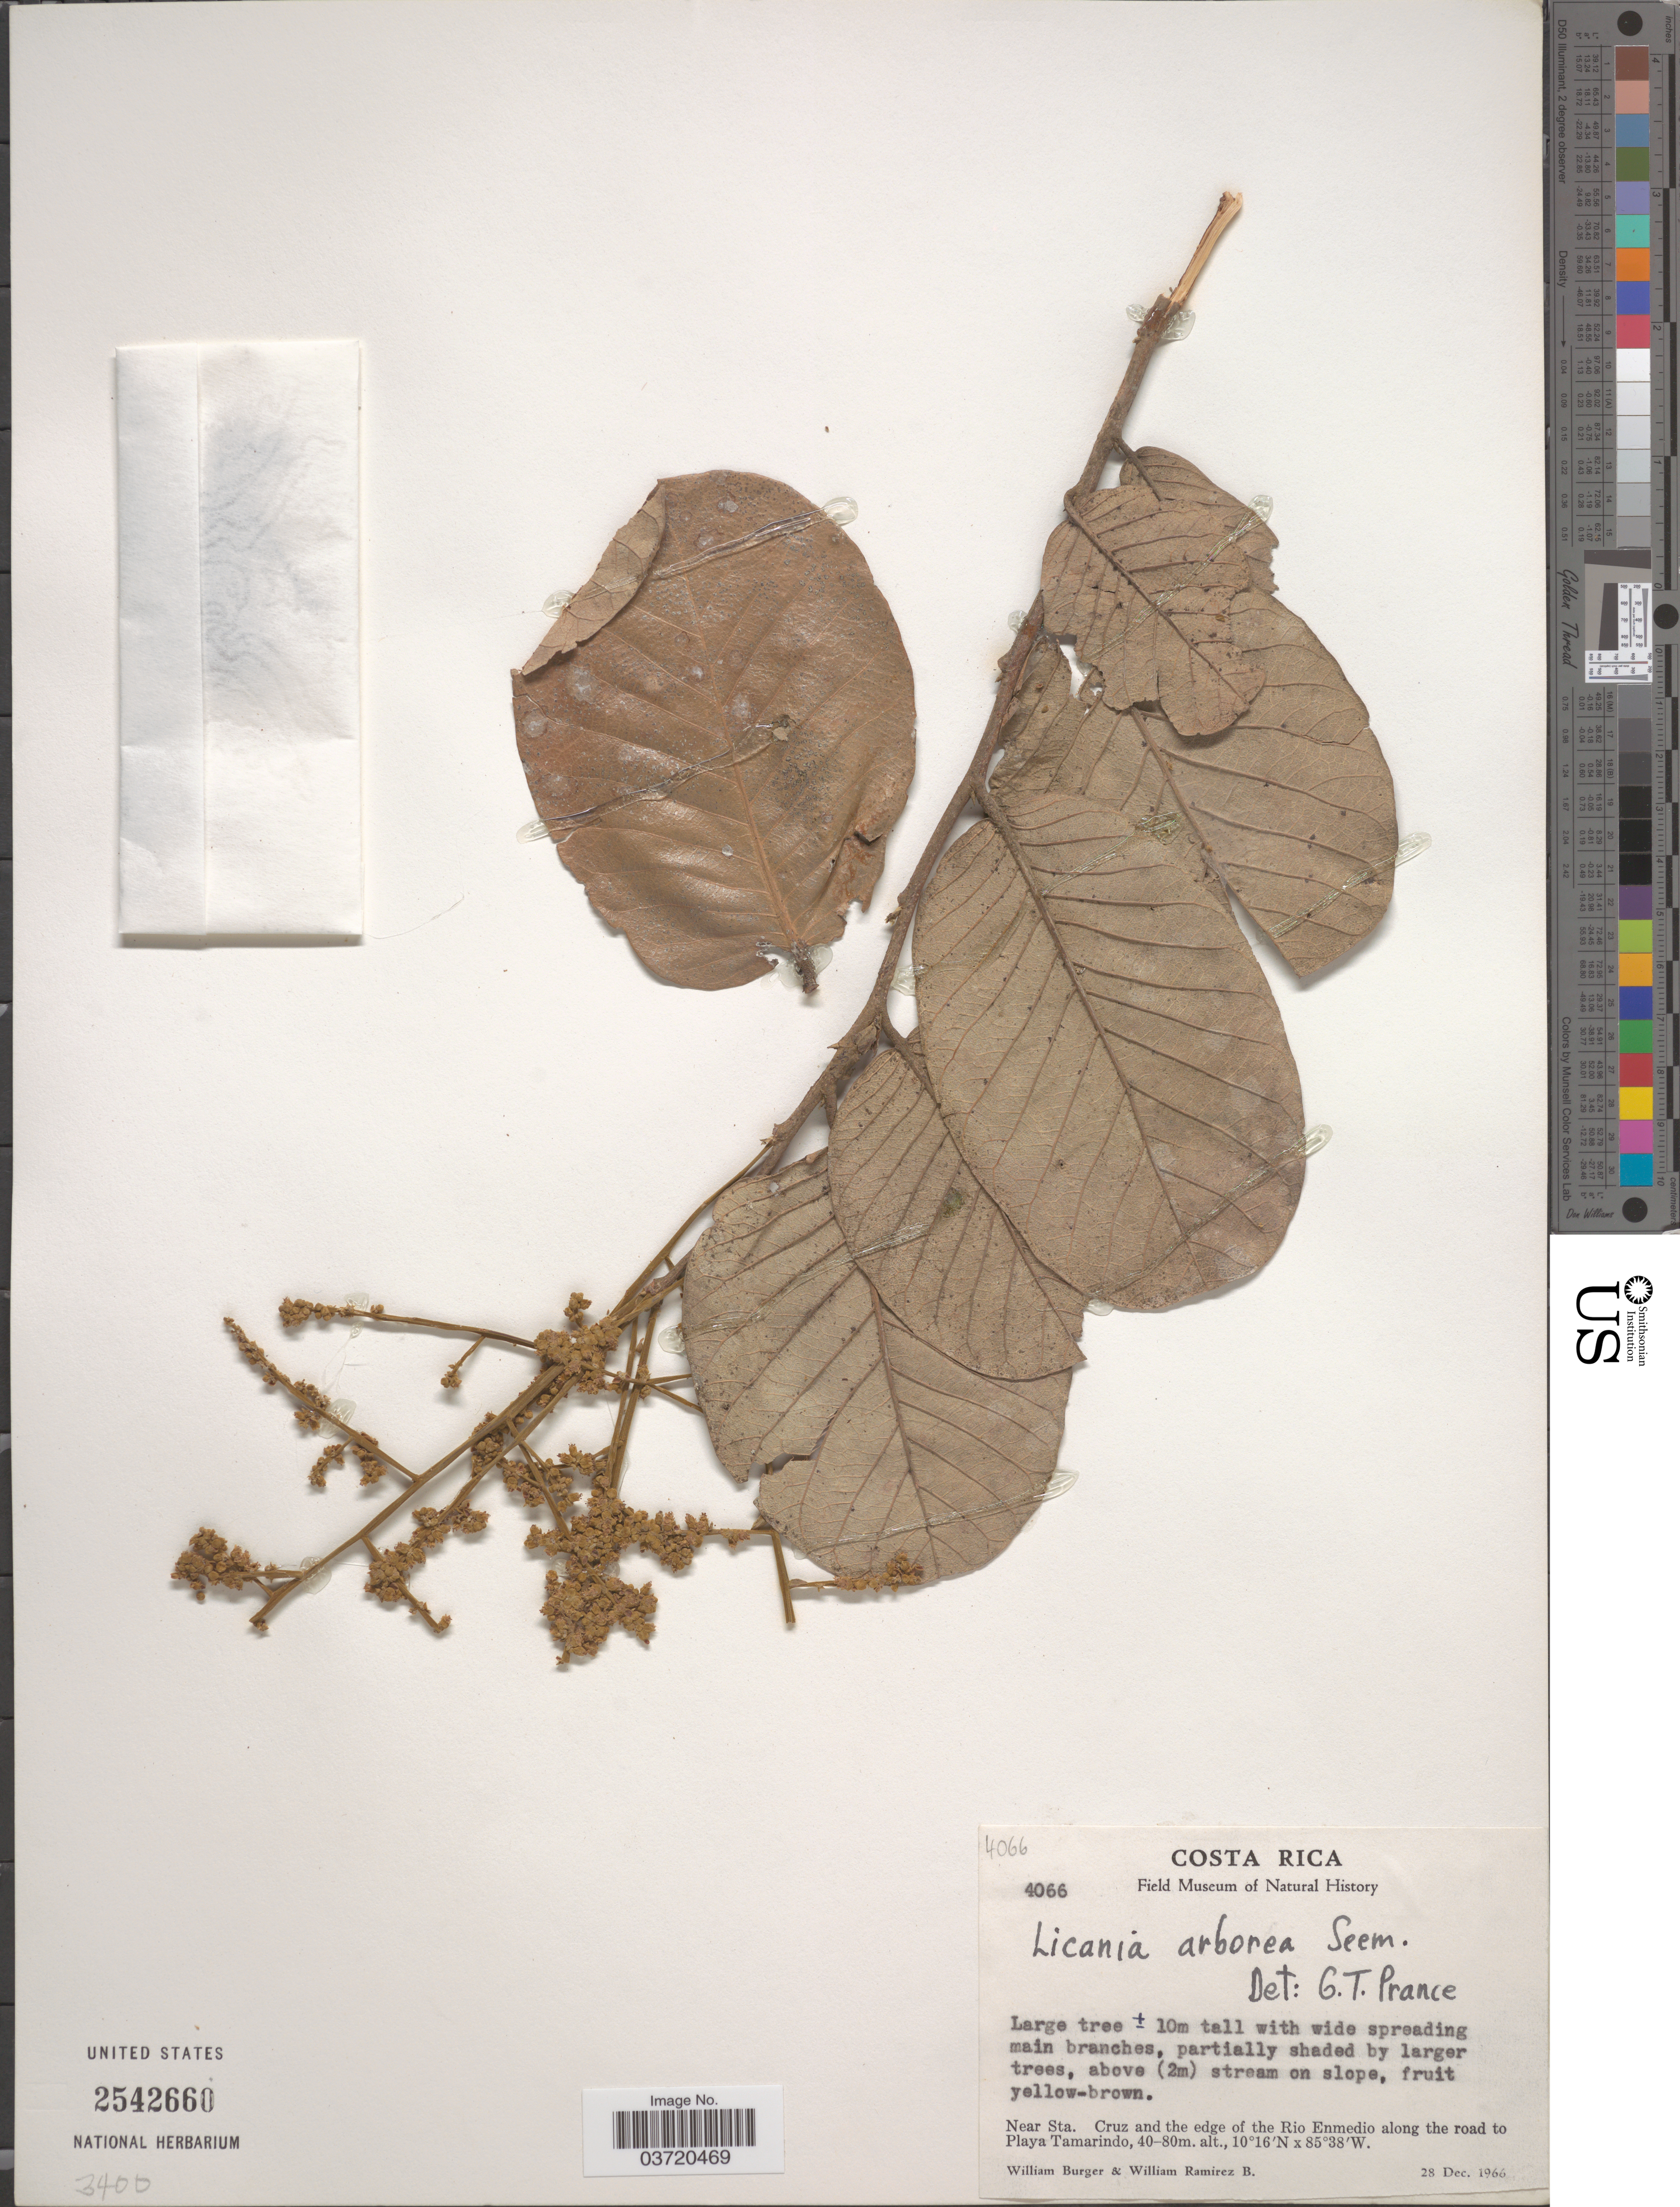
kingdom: Plantae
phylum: Tracheophyta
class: Magnoliopsida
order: Malpighiales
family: Chrysobalanaceae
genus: Microdesmia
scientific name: Microdesmia arborea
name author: (Seem.) Sothers & Prance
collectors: W. Burger & W. Ramirez B.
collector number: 4066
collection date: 1966-12-28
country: Costa Rica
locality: Near Sta. Cruz and the edge of the Rio Enmedio along the road to Playa Tamarindo.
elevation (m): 40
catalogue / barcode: US 2542660